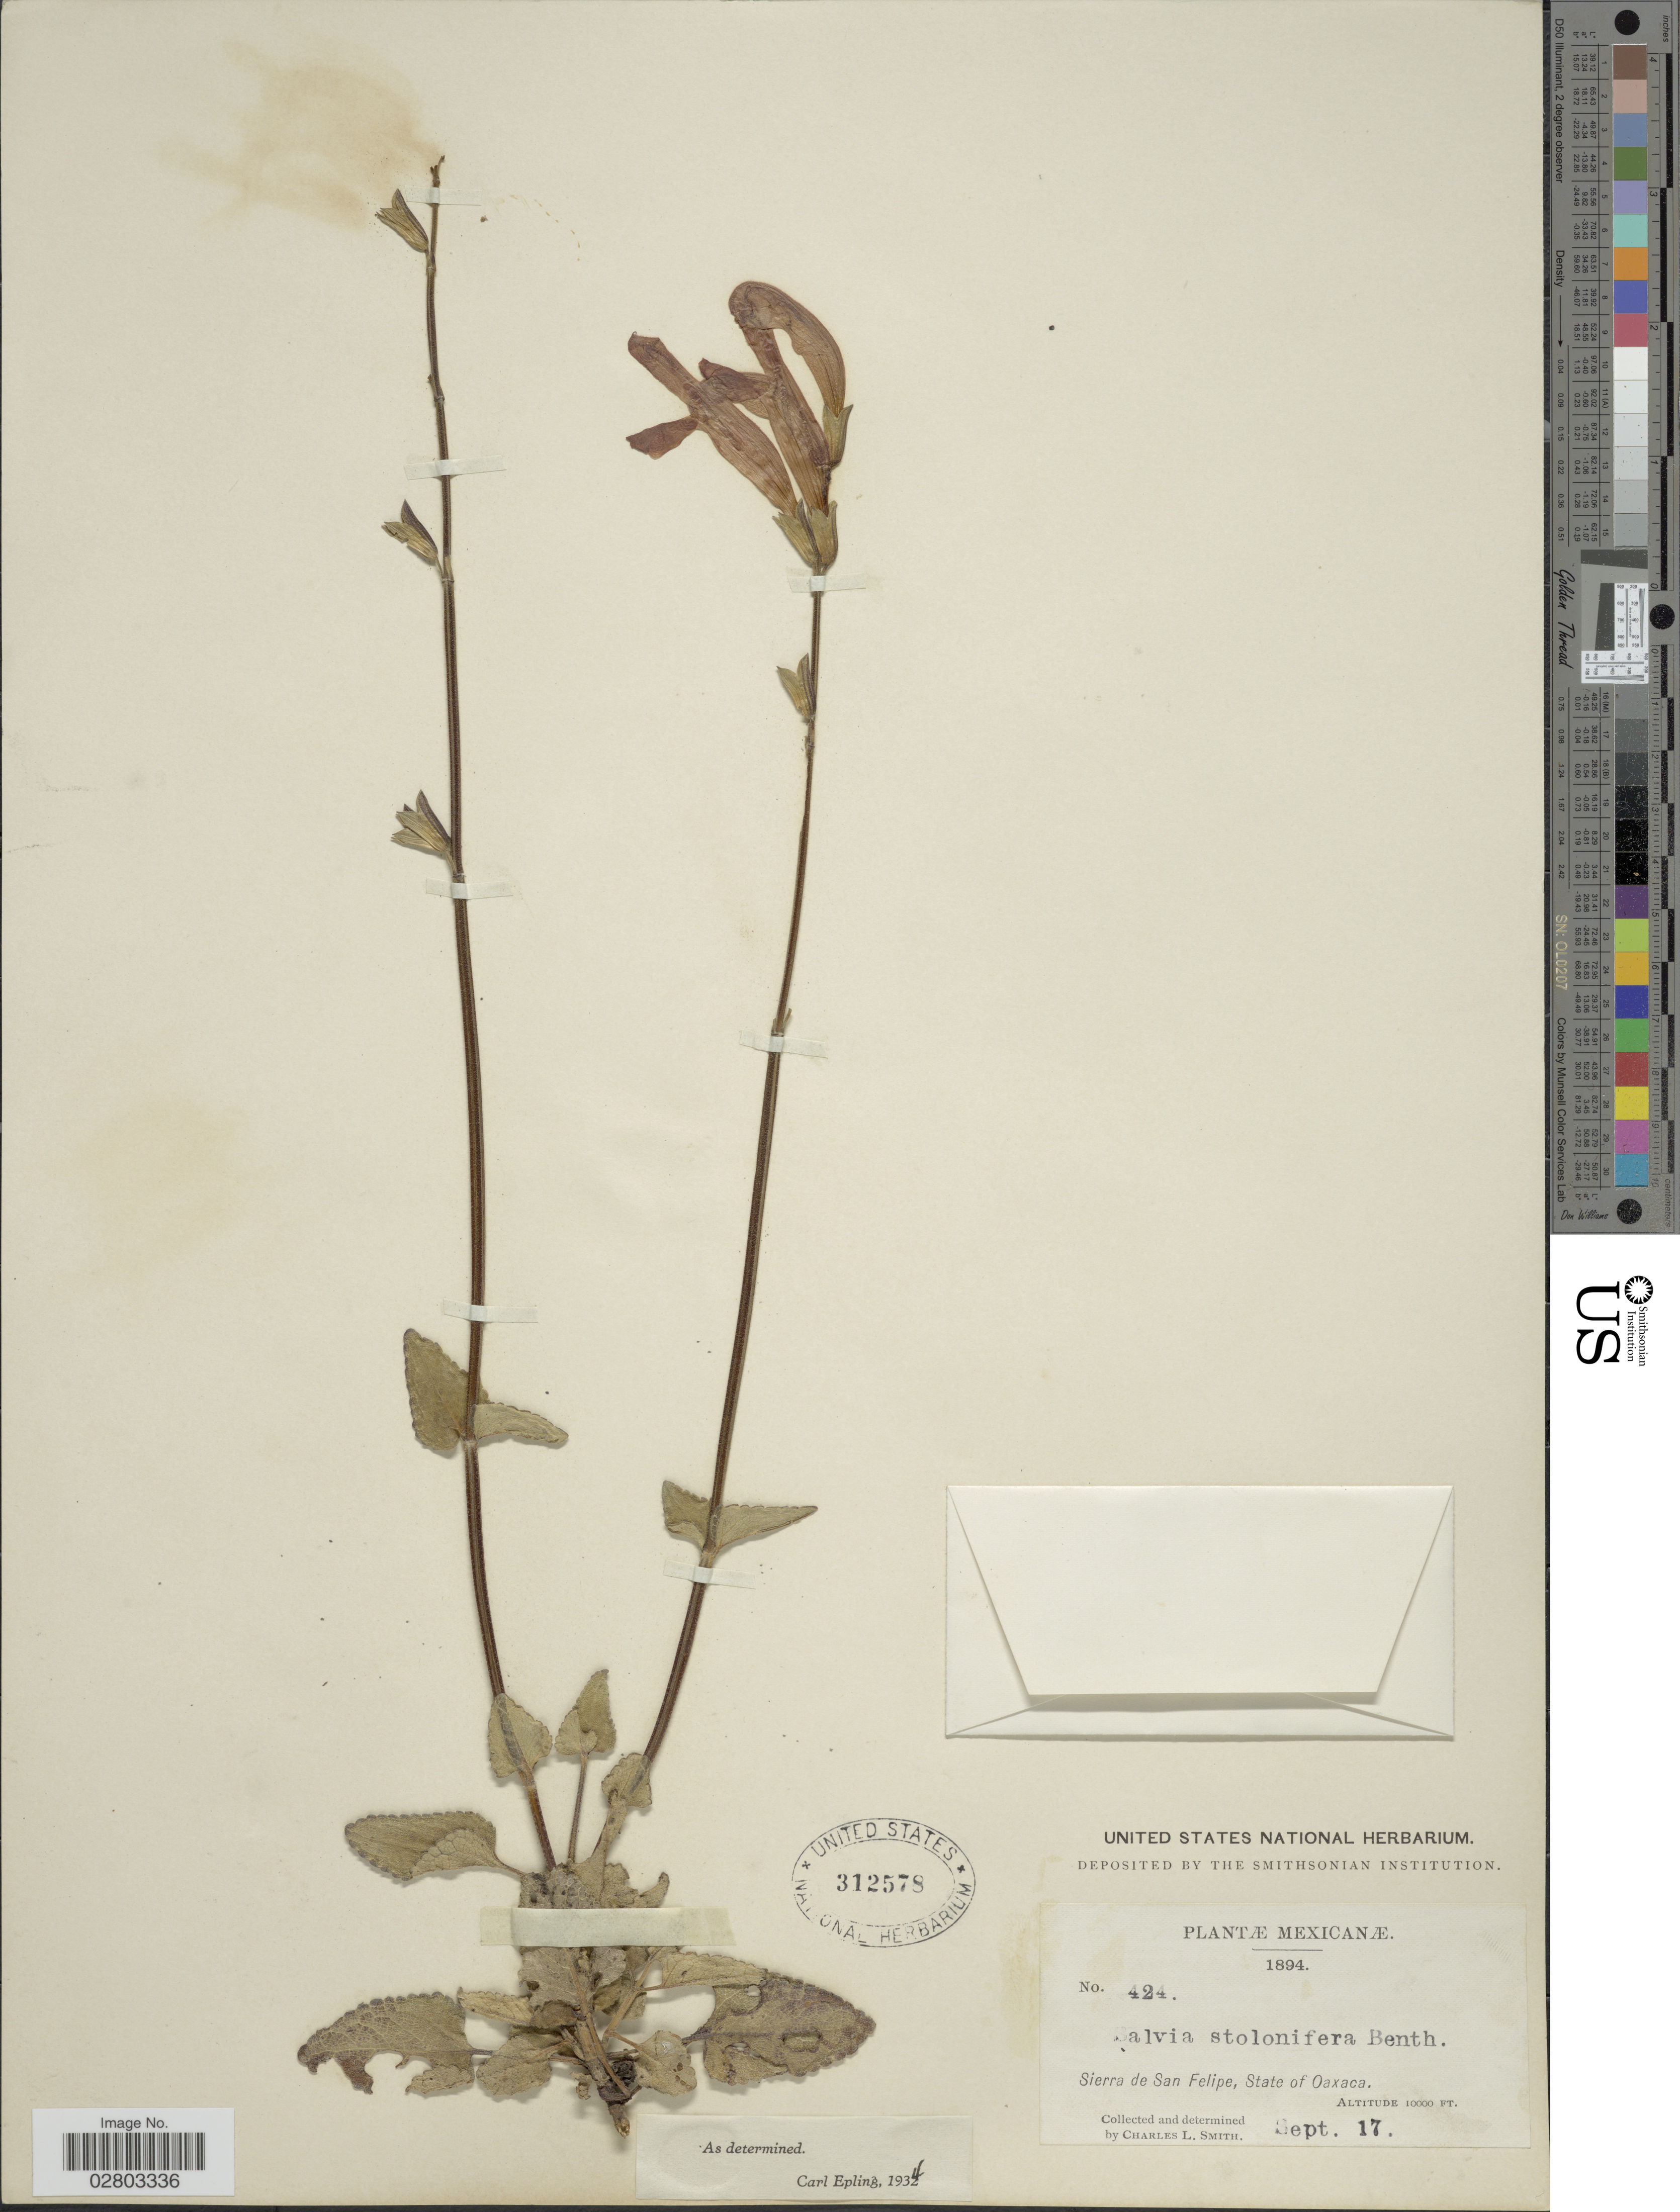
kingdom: Plantae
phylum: Tracheophyta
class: Magnoliopsida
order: Lamiales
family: Lamiaceae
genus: Salvia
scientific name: Salvia stolonifera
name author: Benth.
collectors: C. L. Smith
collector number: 424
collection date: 1894-09-17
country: Mexico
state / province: Oaxaca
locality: Sierra de San Felipe.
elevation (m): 3048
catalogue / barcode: US 312578